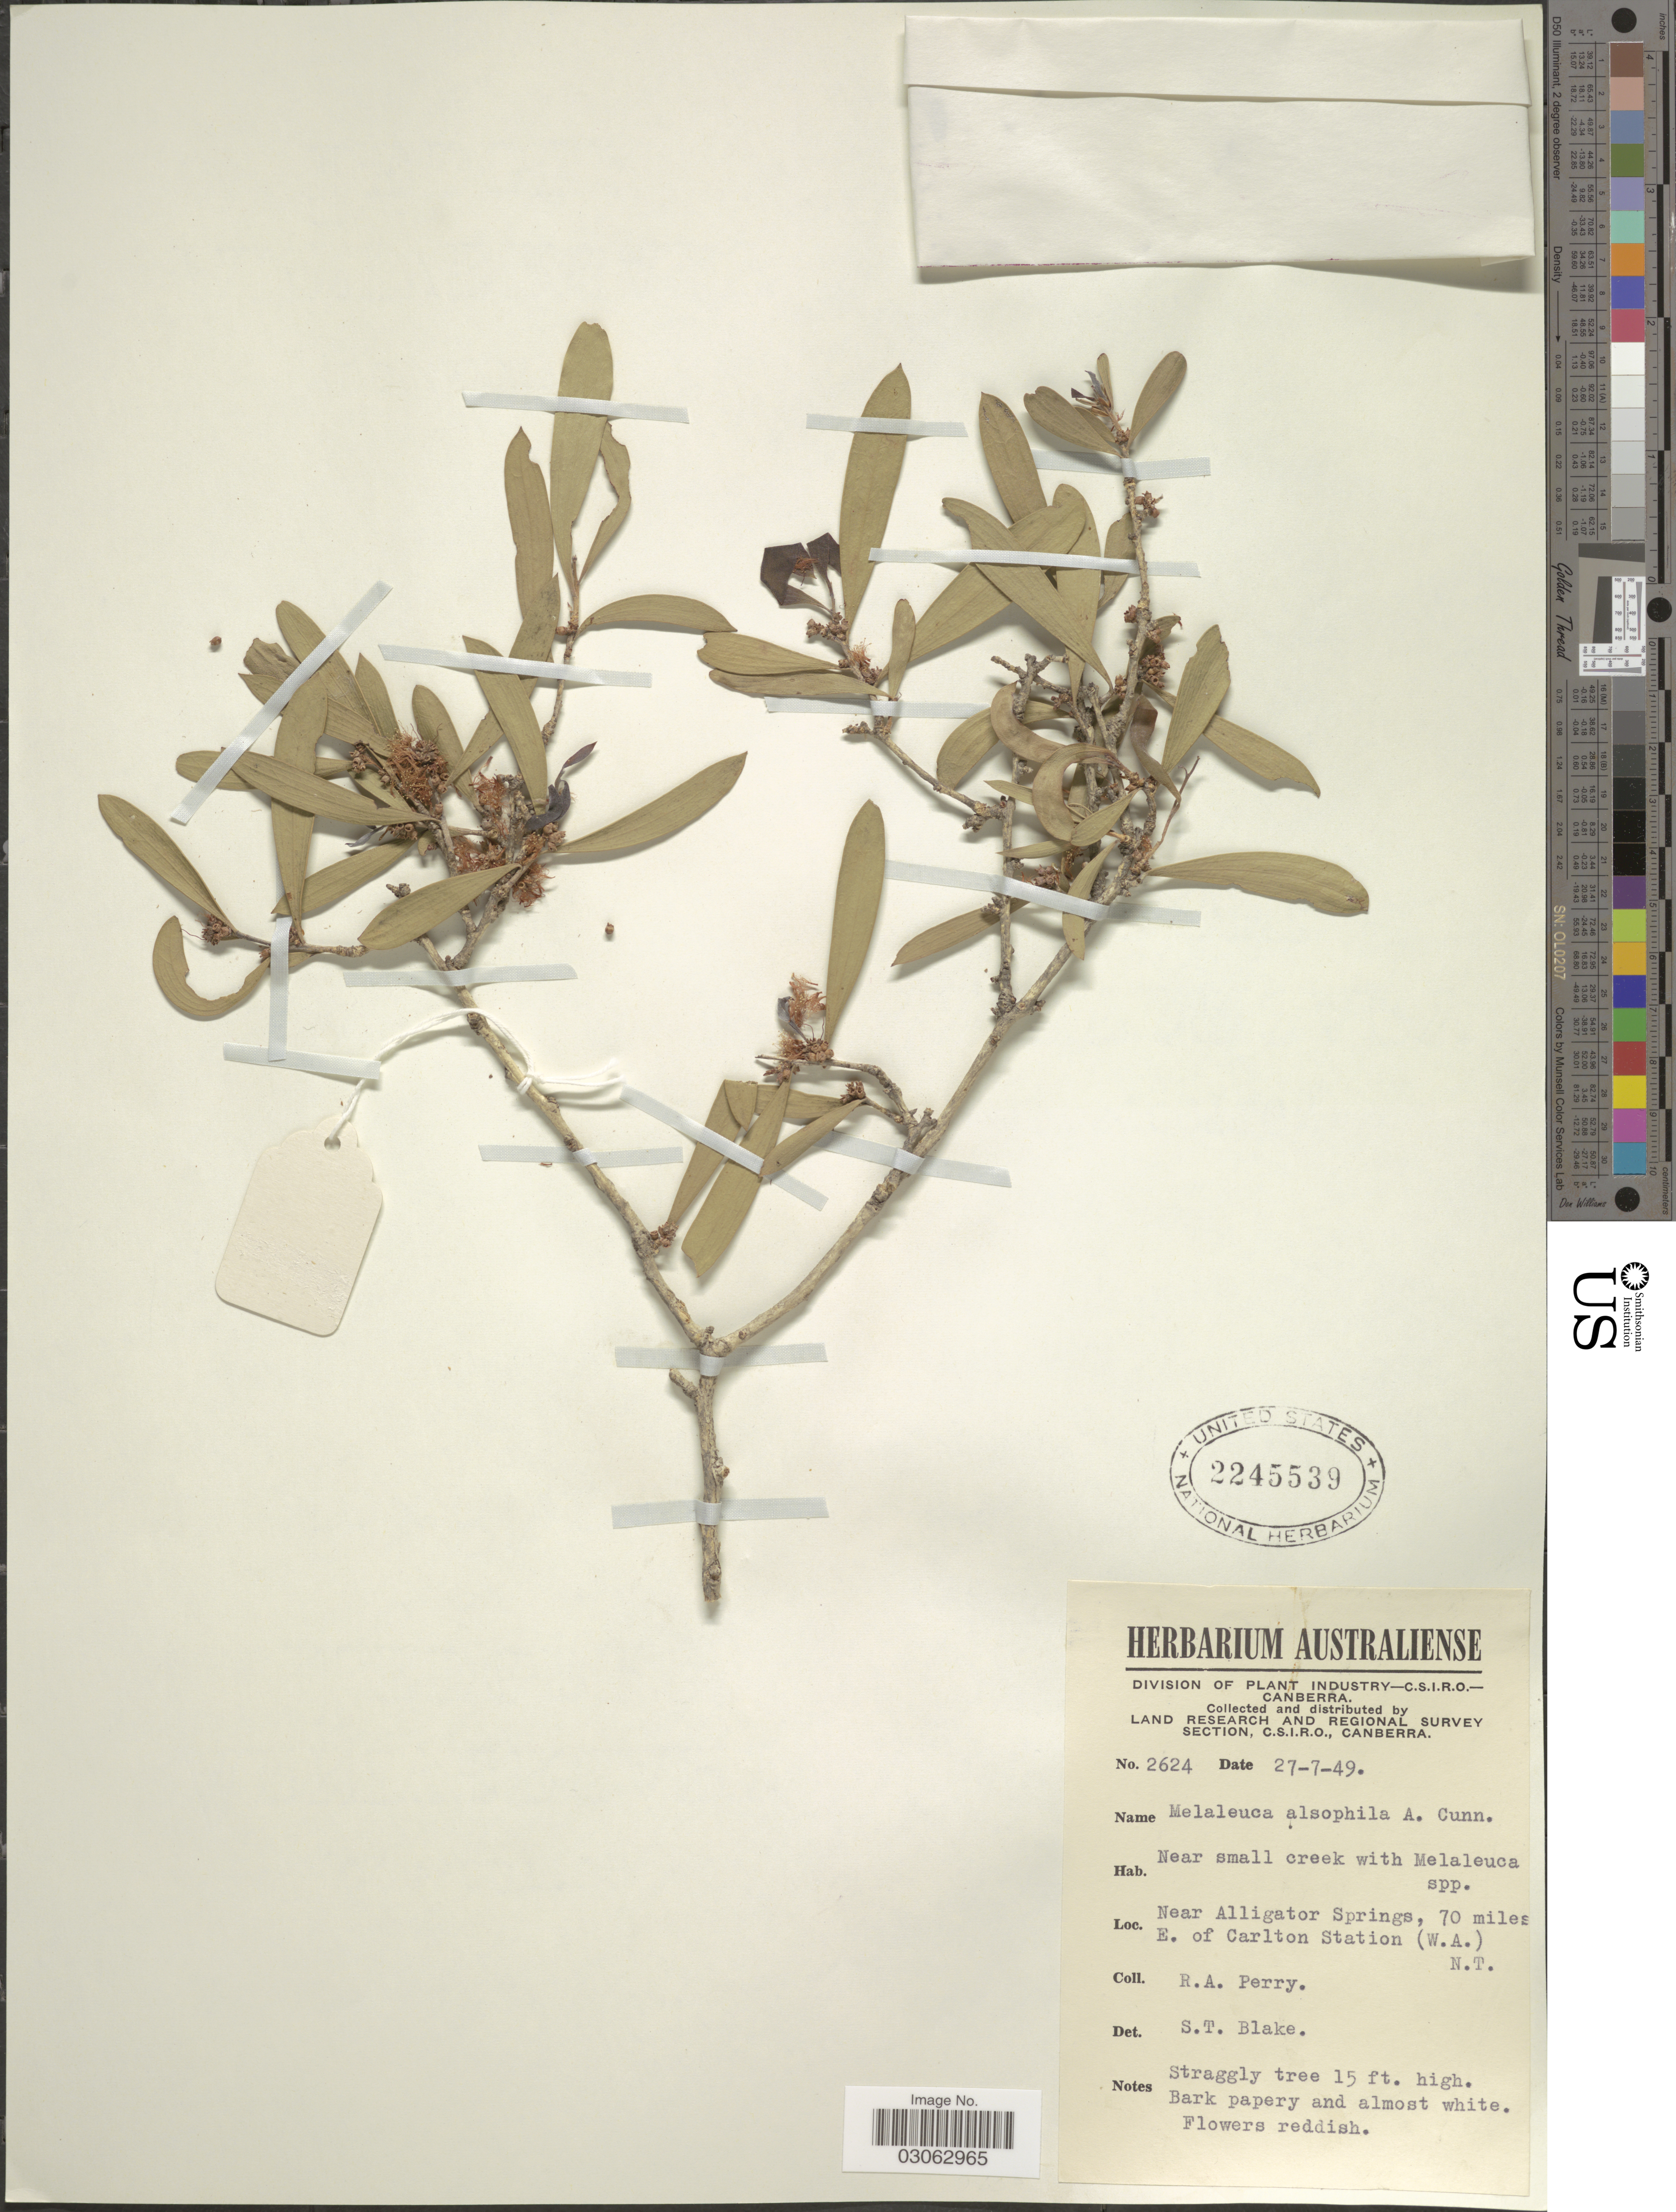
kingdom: Plantae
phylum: Tracheophyta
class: Magnoliopsida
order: Myrtales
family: Myrtaceae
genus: Melaleuca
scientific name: Melaleuca alsophila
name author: A. Cunn. ex Benth.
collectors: Perry, R. A.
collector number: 2624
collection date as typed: Transcribed d/m/y: 27/7/49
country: Australia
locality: Near Alligator Springs, 70 miles E of Carlton Station (W.A.) N.T.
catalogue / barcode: US 2245539